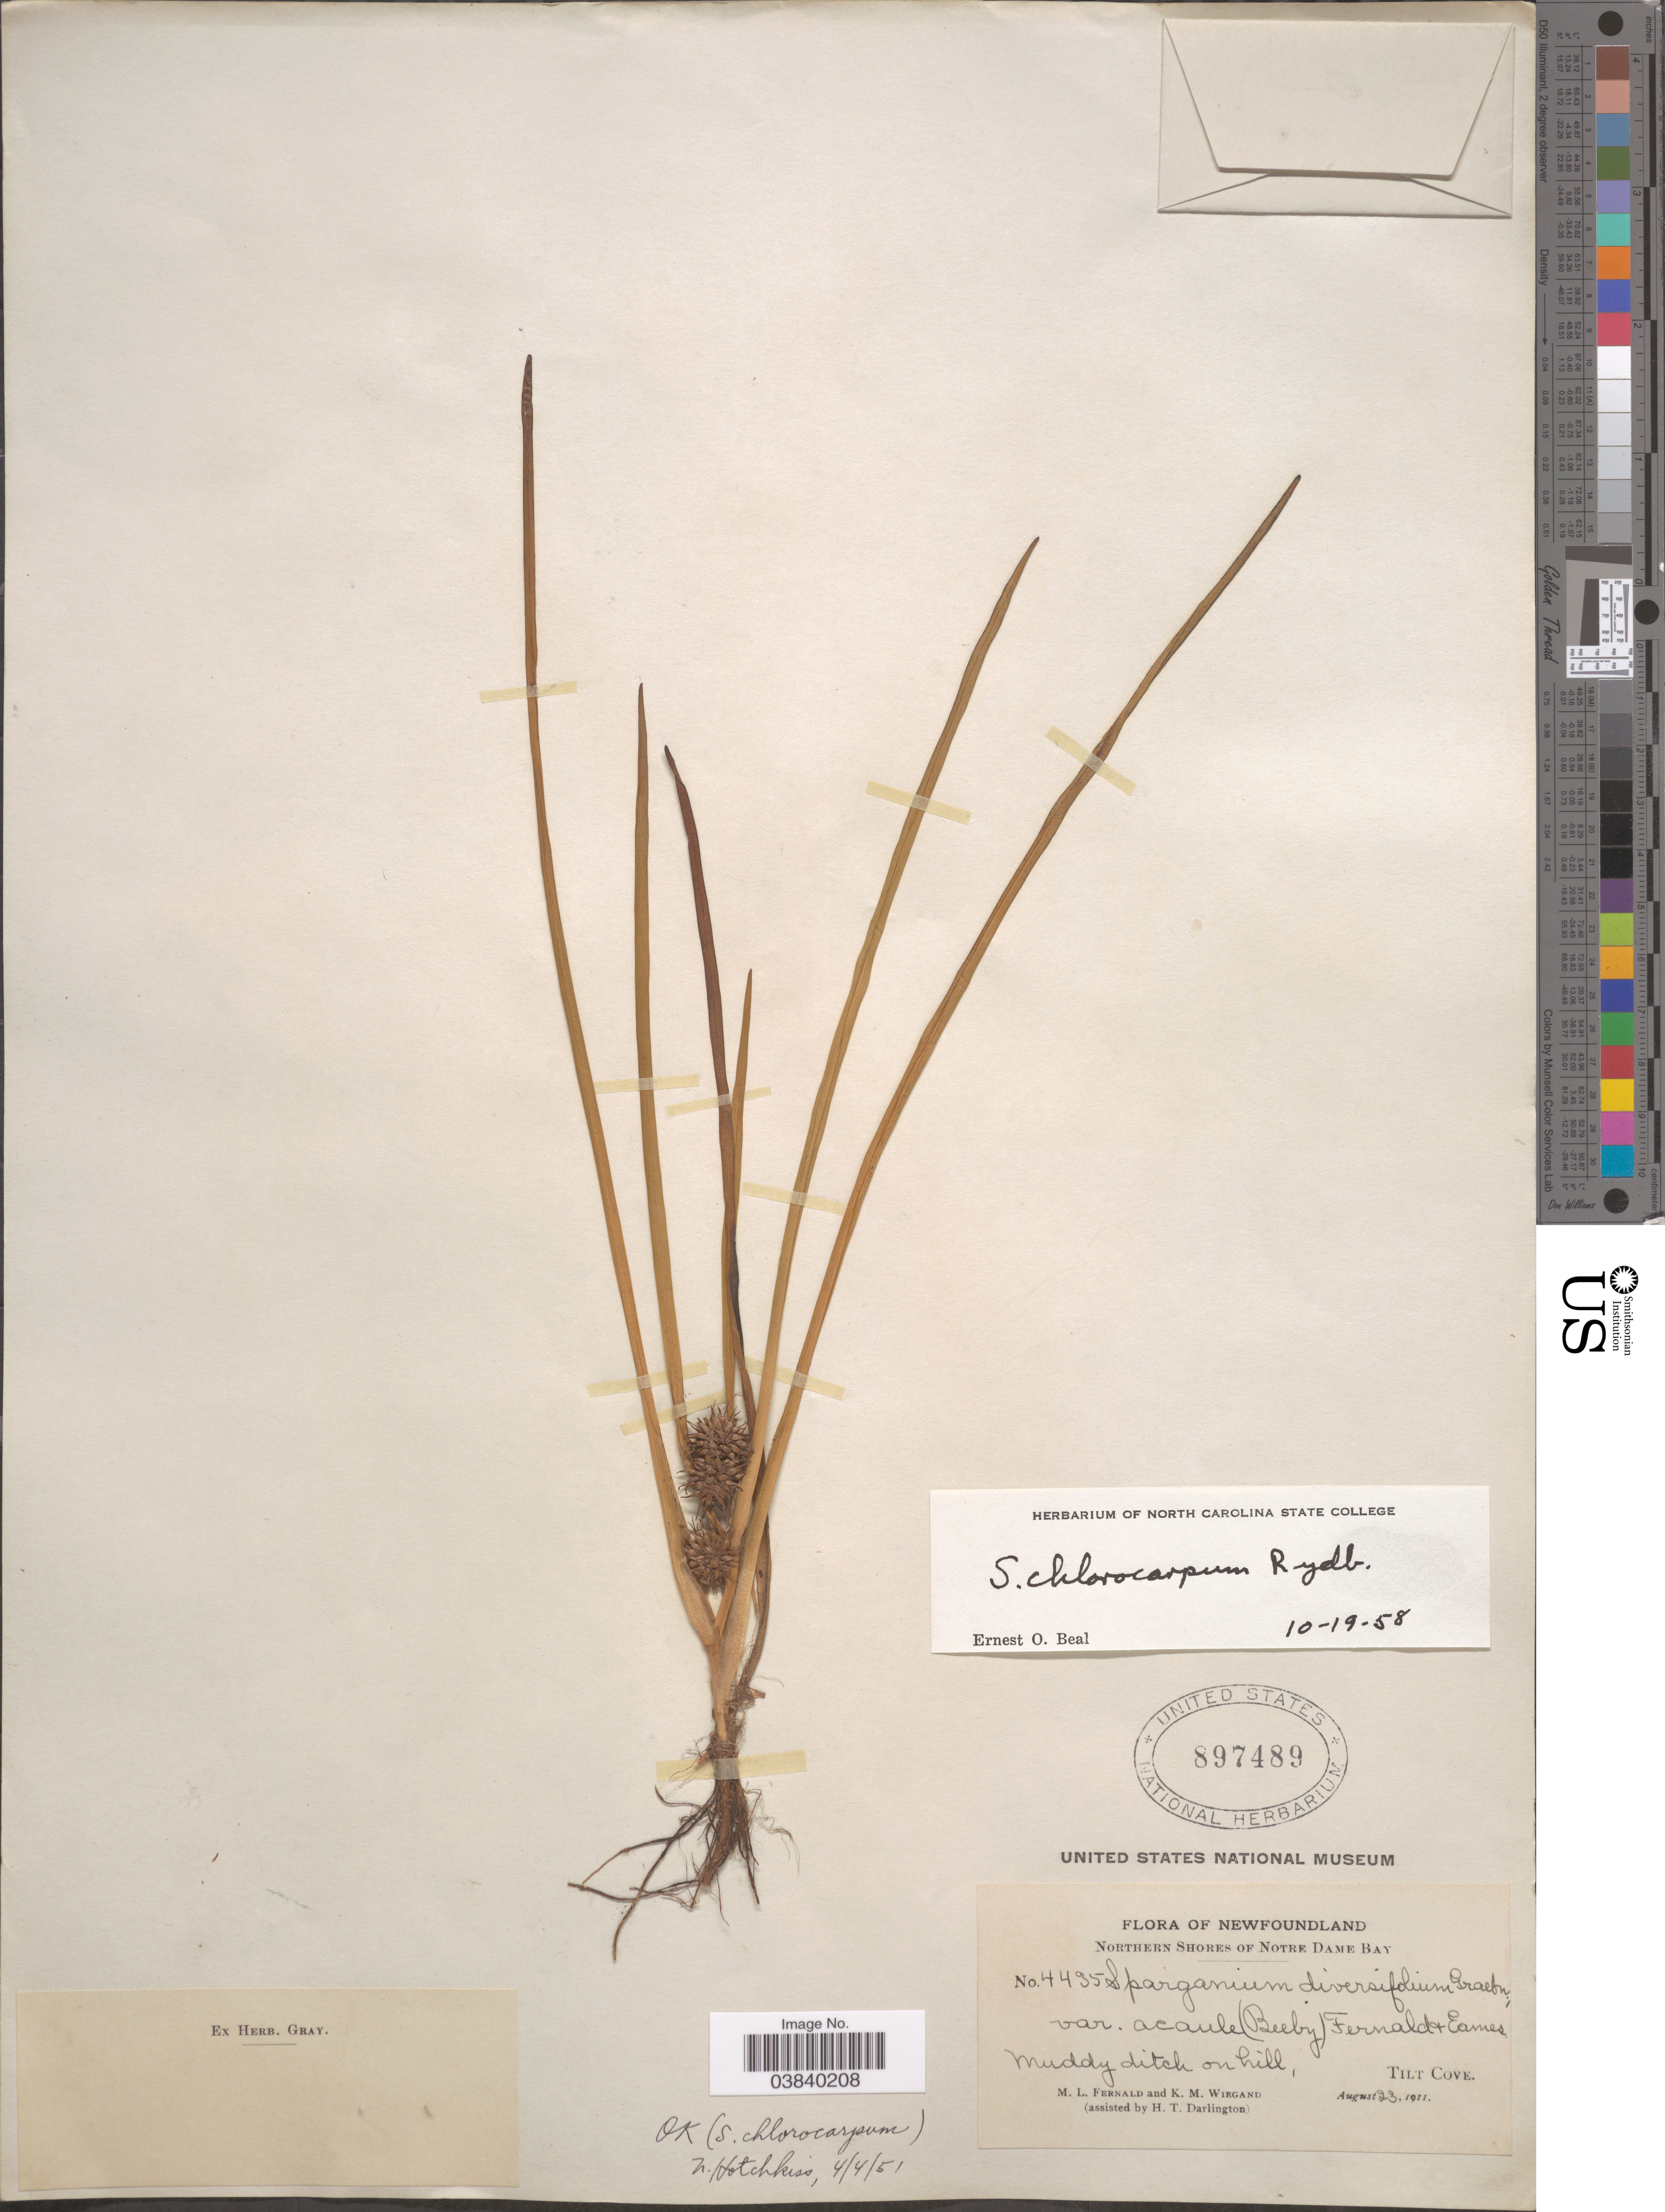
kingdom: Plantae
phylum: Tracheophyta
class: Liliopsida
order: Poales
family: Typhaceae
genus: Sparganium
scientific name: Sparganium chlorocarpum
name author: Rydb.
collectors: M. L. Fernald, K. M. Wiegand & H. Darlington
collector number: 4435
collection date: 1911-08-23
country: Canada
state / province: Newfoundland and Labrador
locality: Northern Shores of Notre Dame Bay. Tilt Cove.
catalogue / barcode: US 897489